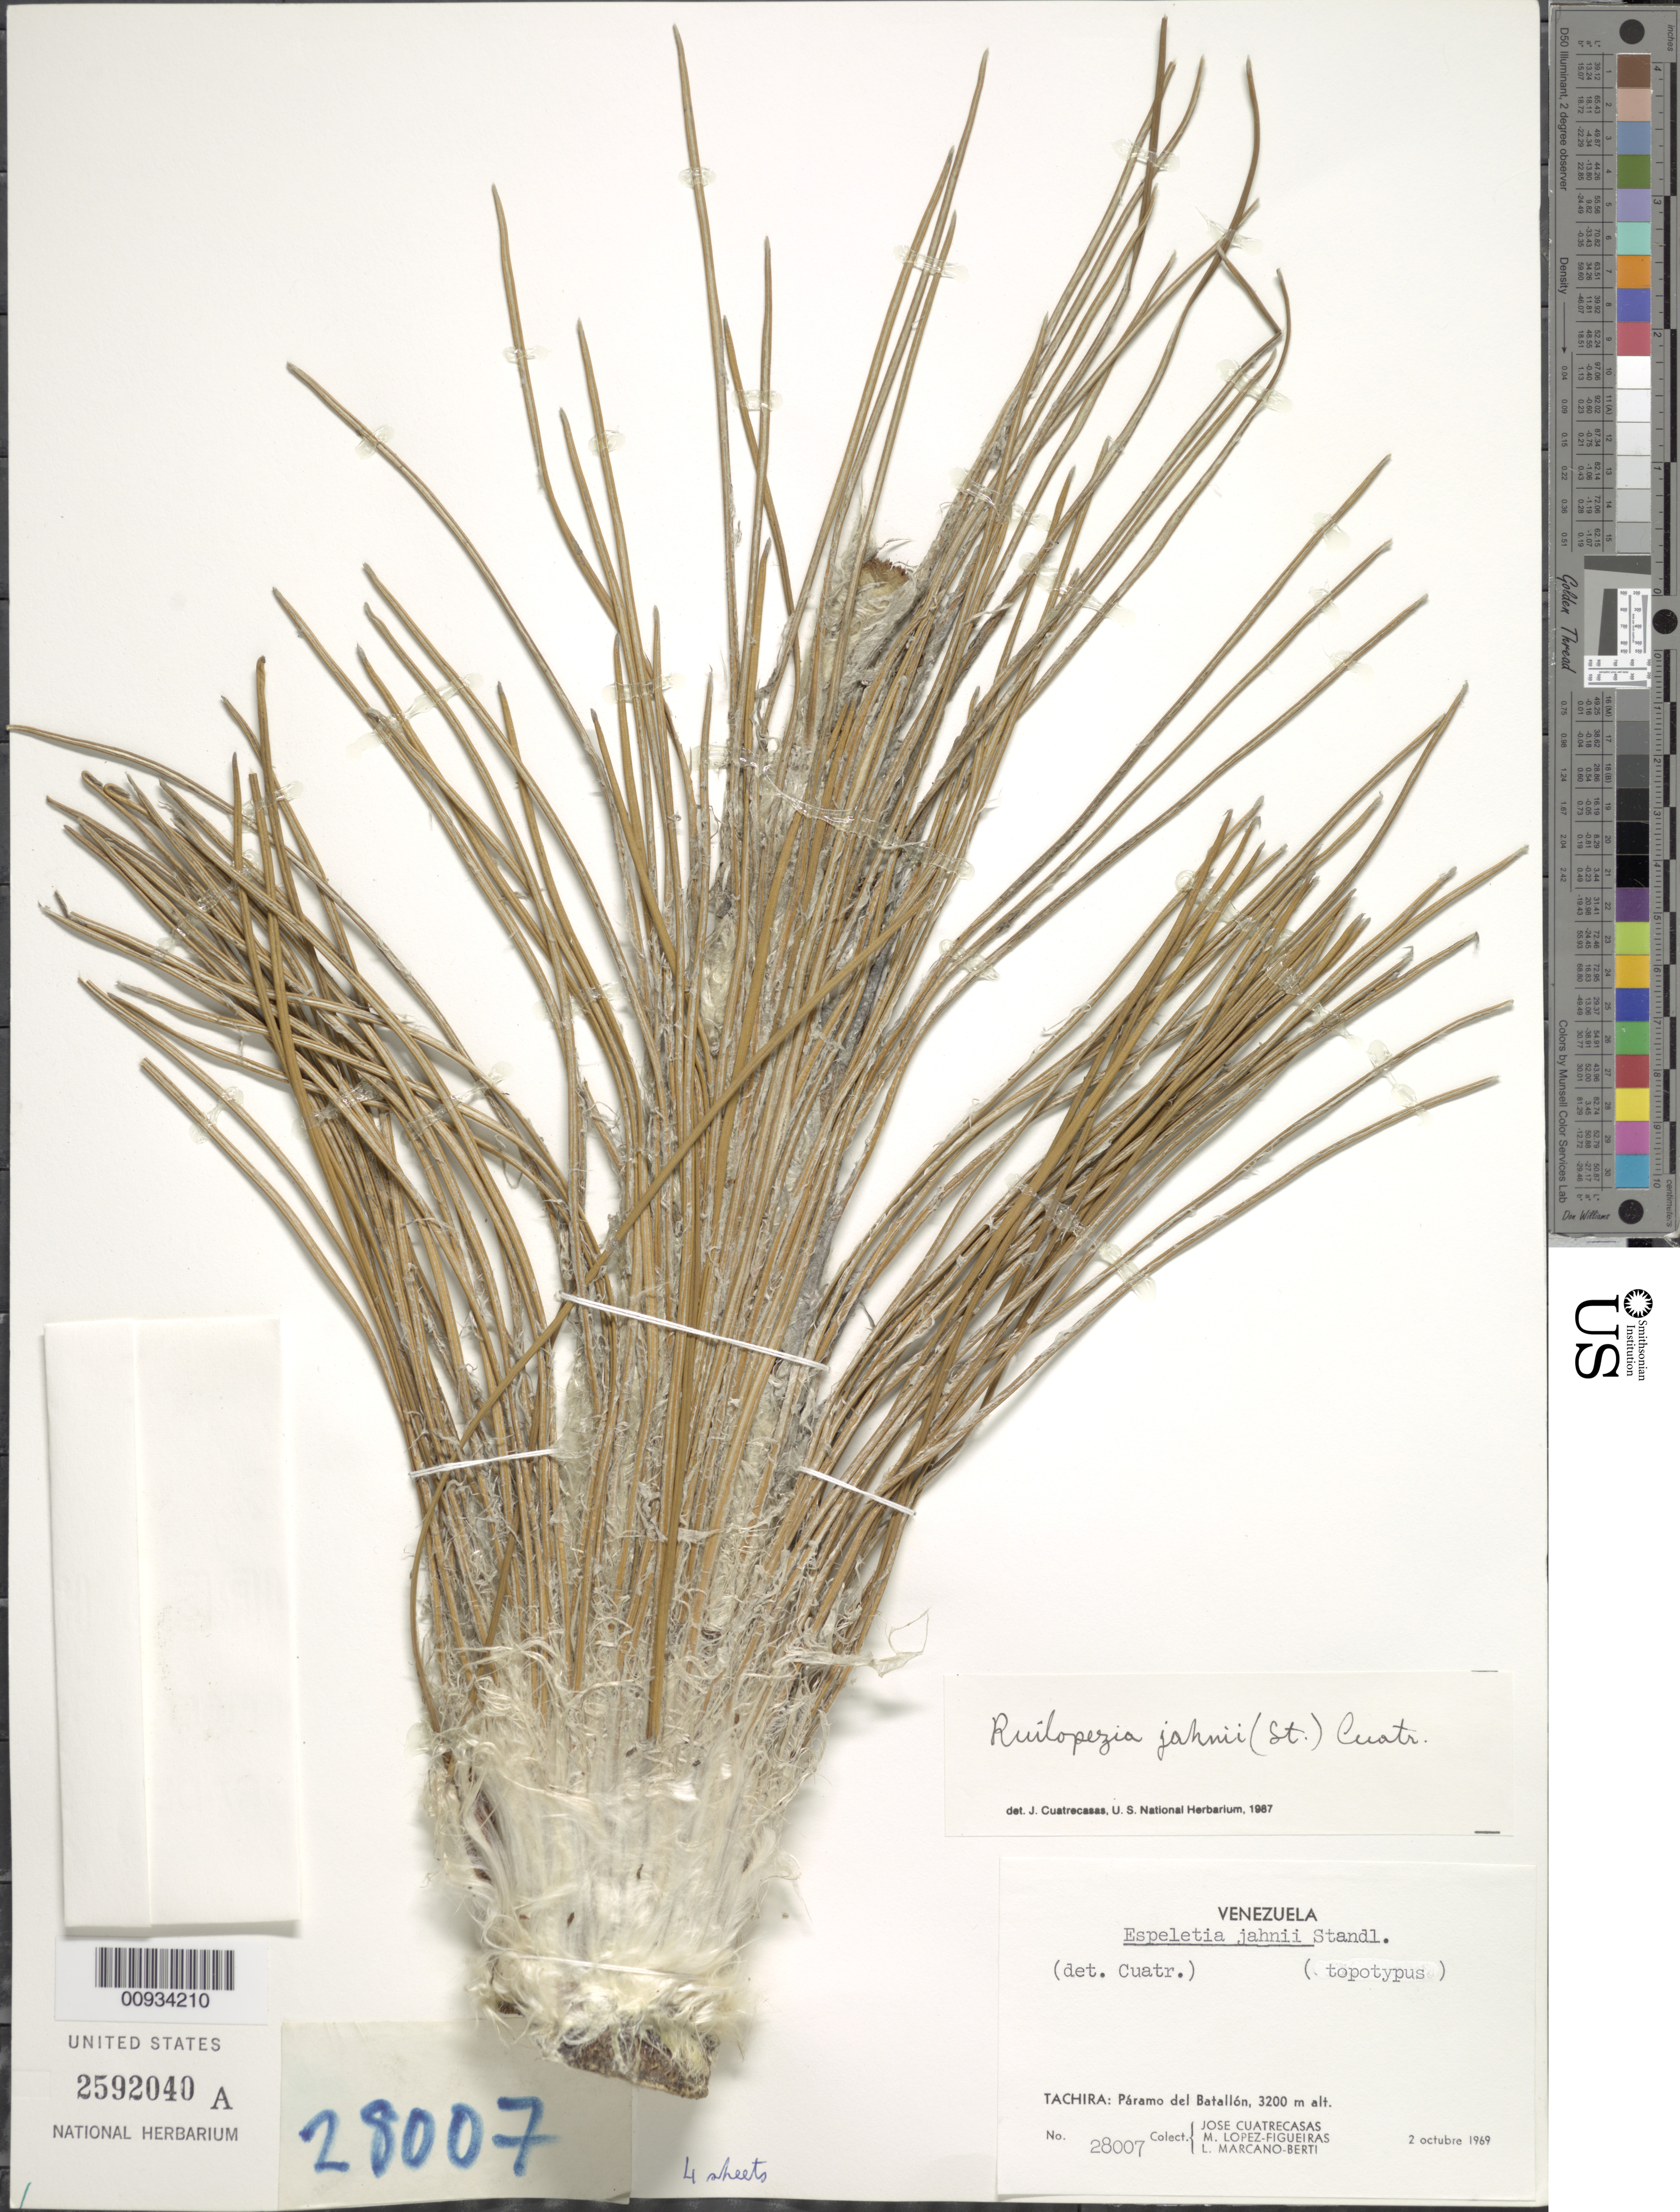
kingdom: Plantae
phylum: Tracheophyta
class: Magnoliopsida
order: Asterales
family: Asteraceae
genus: Ruilopezia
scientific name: Ruilopezia jahnii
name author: (Standl.) Cuatrec.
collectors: J. Cuatrecasas, M. López Figueiras & L. Marcano-Berti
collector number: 28010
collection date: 1969-10-02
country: Venezuela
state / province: Táchira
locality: Páramo del Batallón. Páramo del Batallón.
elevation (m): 3200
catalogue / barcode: US 2592040A